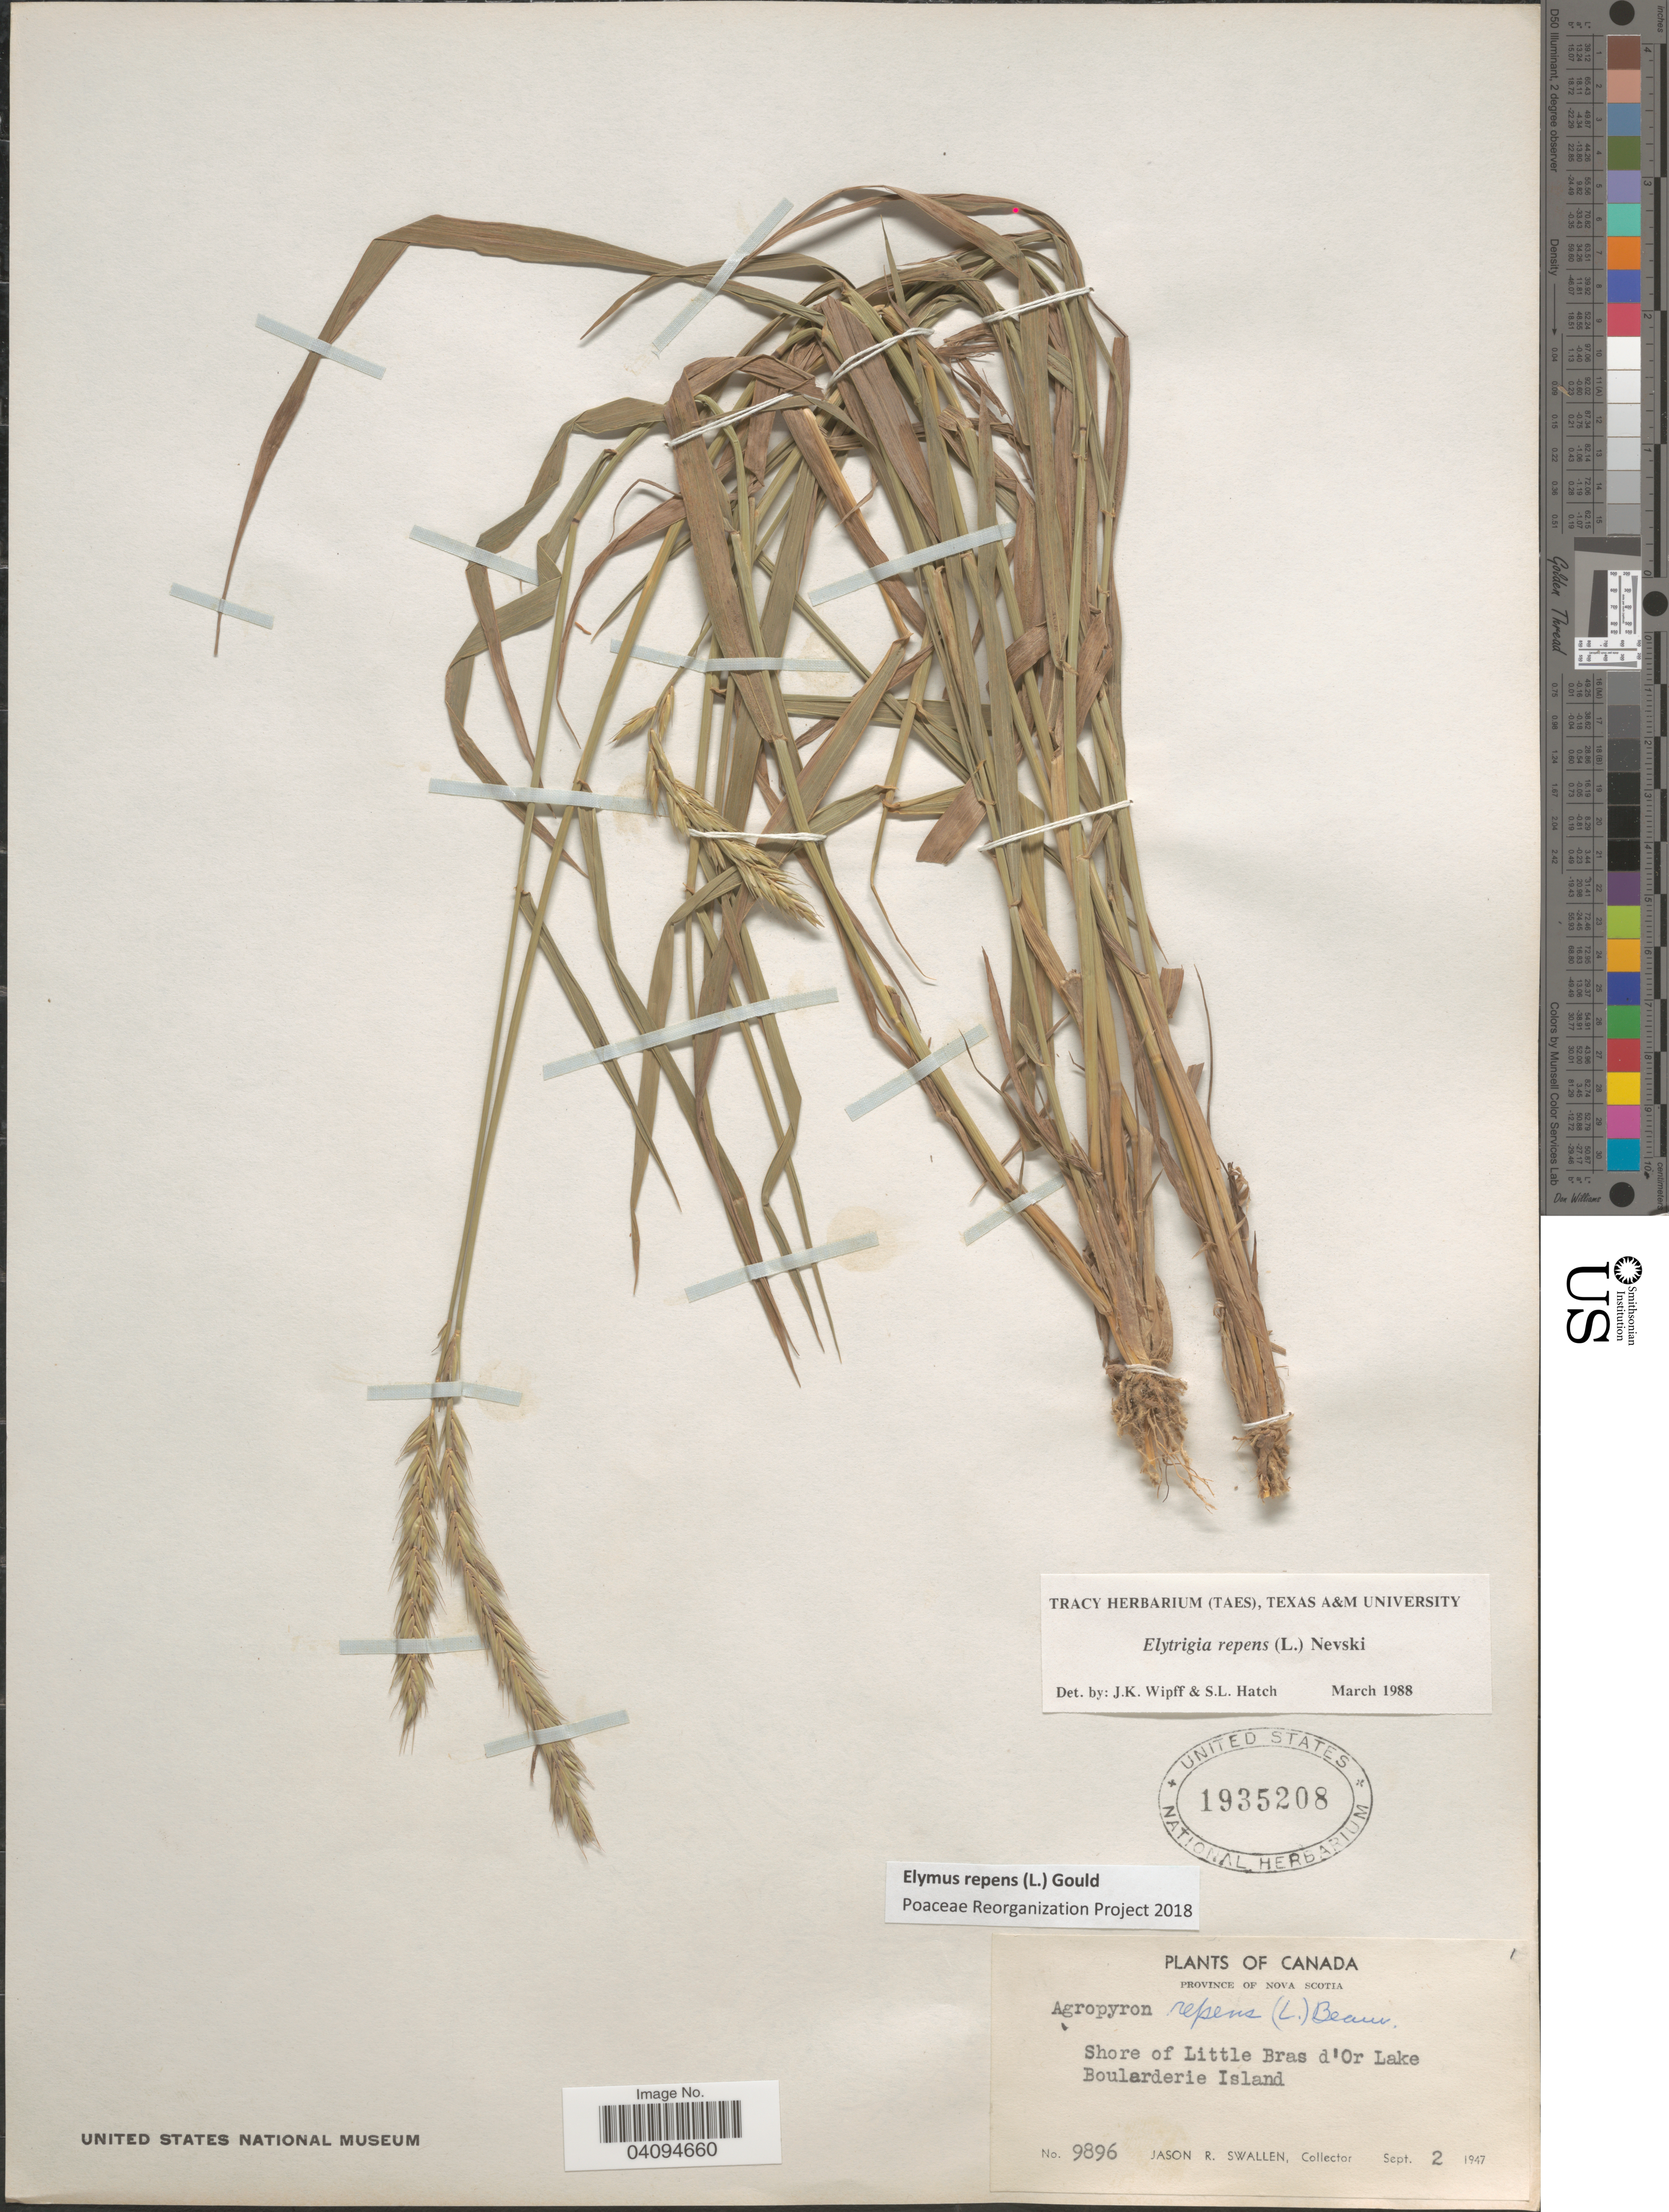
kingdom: Plantae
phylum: Tracheophyta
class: Liliopsida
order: Poales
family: Poaceae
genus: Elymus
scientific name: Elymus repens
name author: (L.) Gould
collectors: J. R. Swallen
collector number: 9896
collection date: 1947-09-02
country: Canada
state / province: Nova Scotia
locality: Shore of Little Bras d'Or Lake. Boularderie Island.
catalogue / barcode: US 1935208